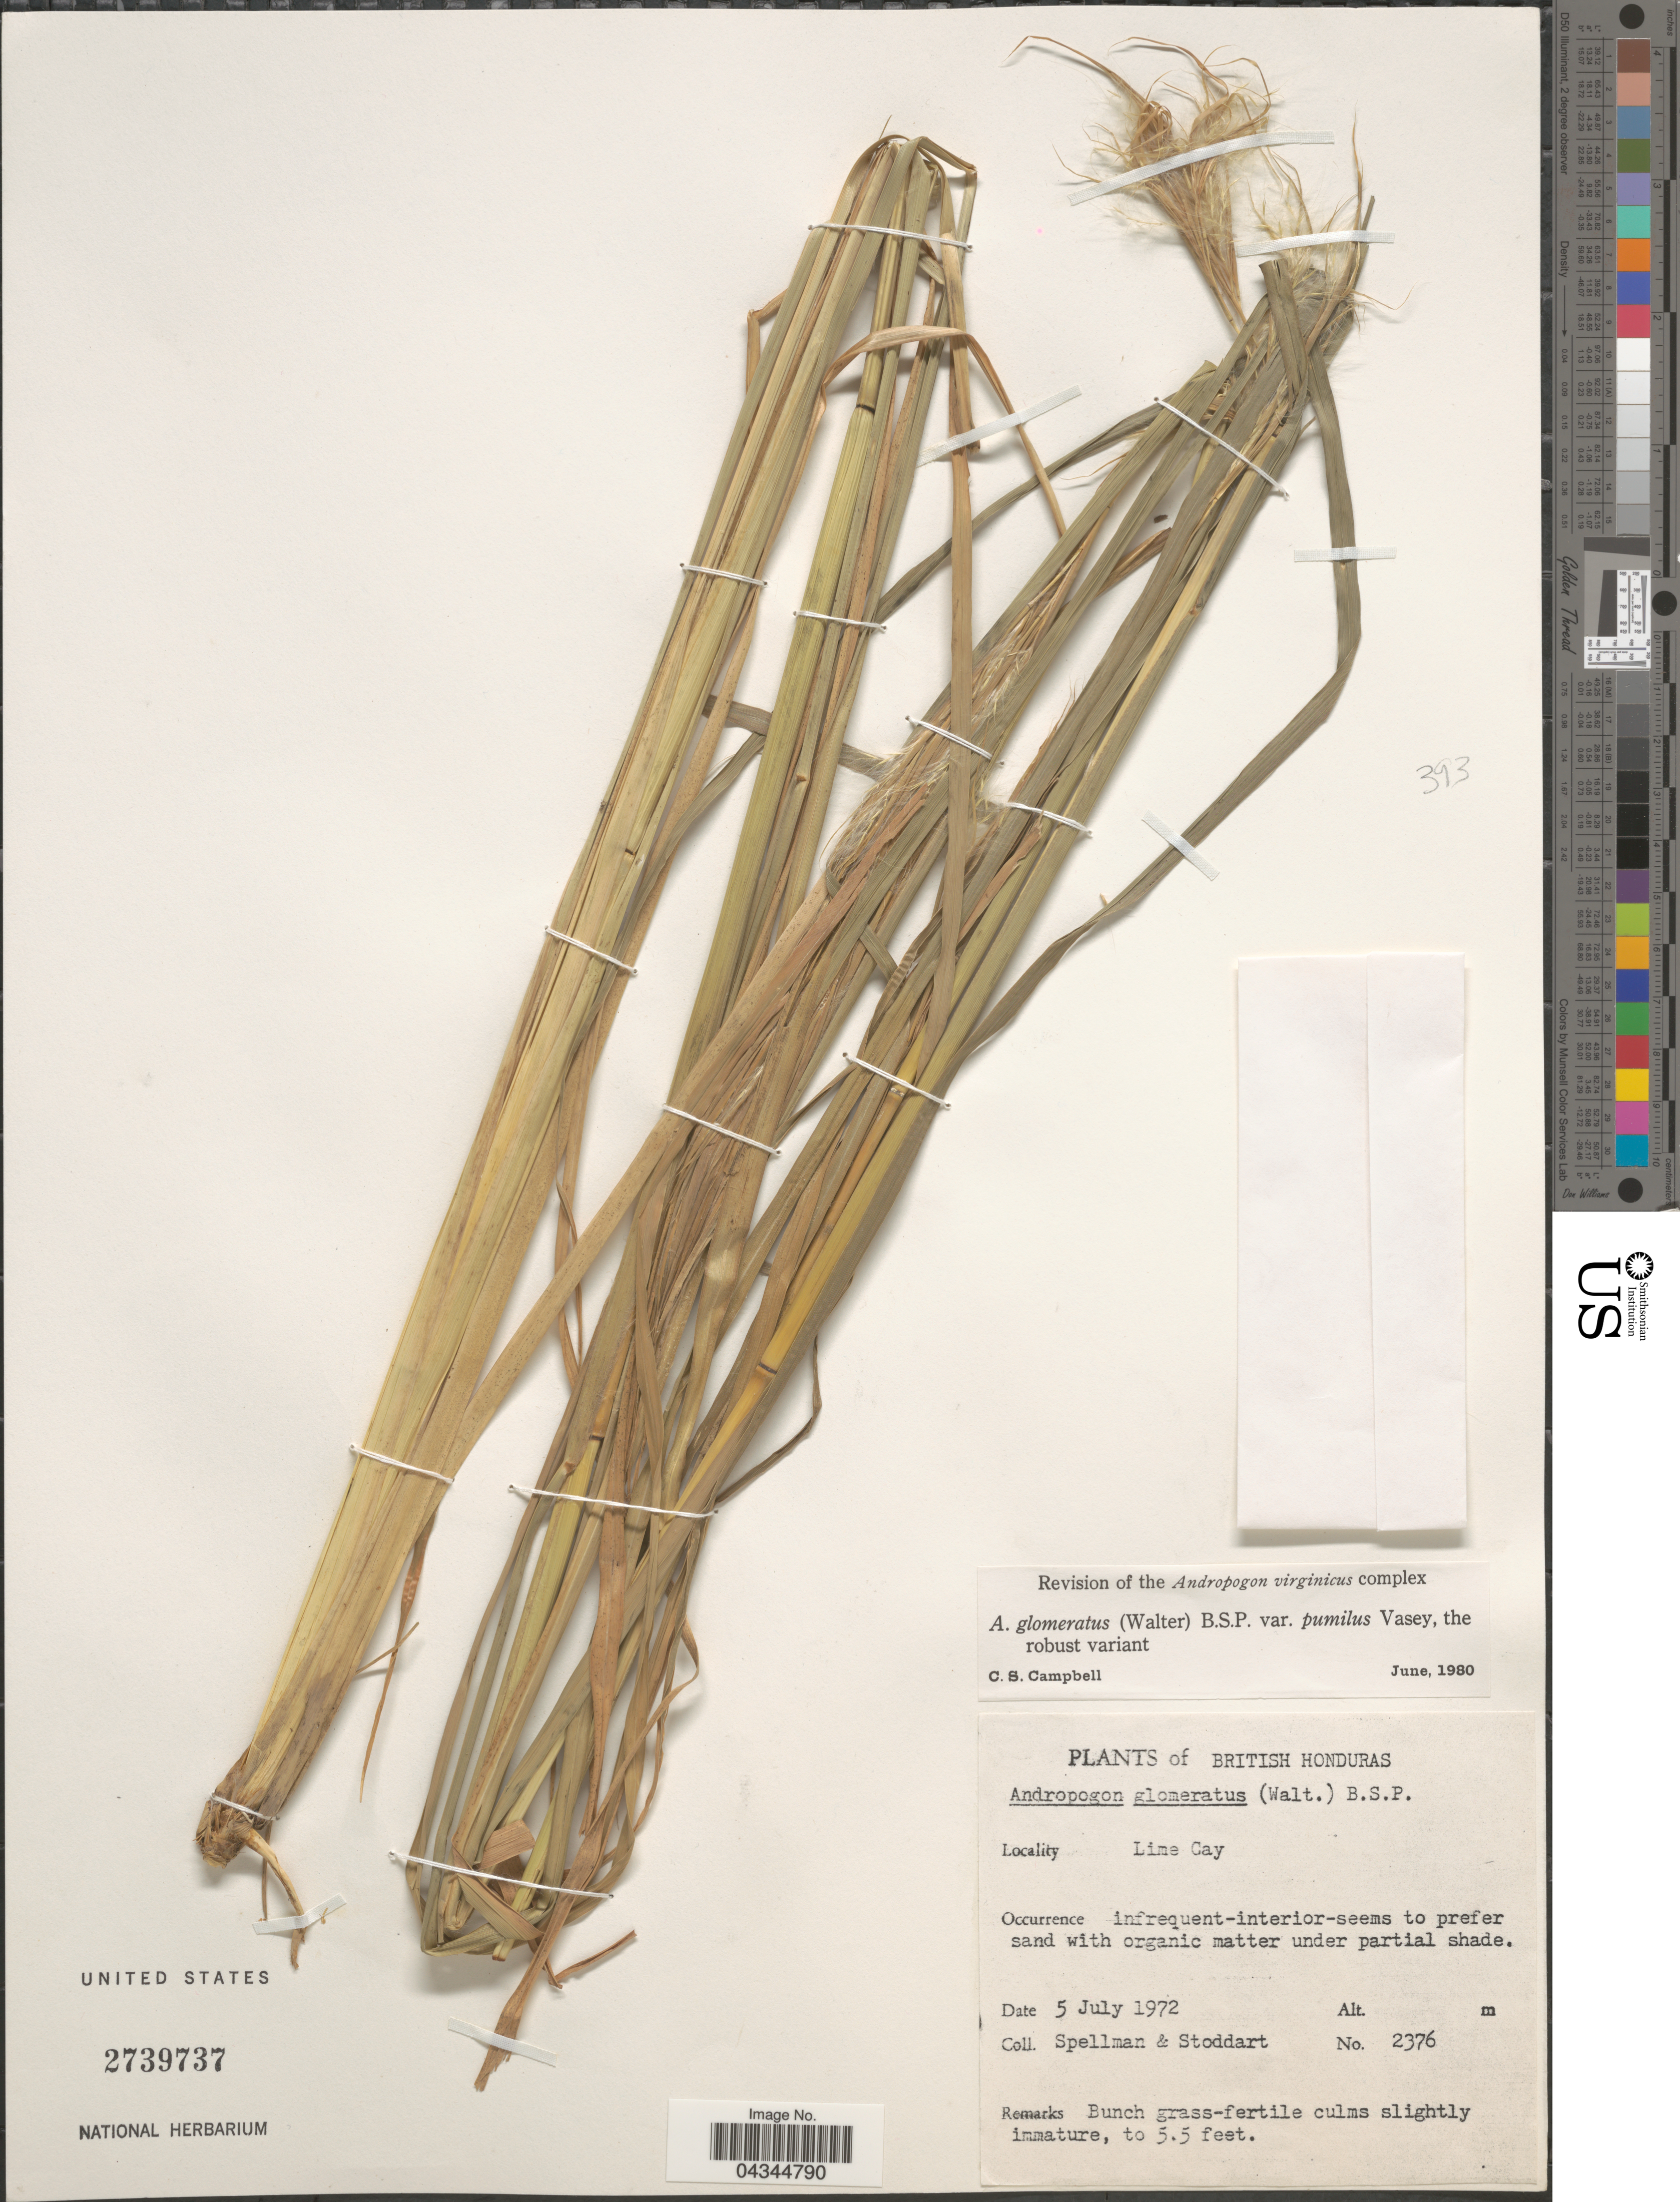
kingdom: Plantae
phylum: Tracheophyta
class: Liliopsida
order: Poales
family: Poaceae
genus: Andropogon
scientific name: Andropogon glomeratus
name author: (Walter) Britton et al.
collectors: Spellman, -- & -. Stoddart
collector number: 2376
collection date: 1972-07-05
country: Belize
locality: British Honduras. Lime Cay.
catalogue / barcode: US 2739737